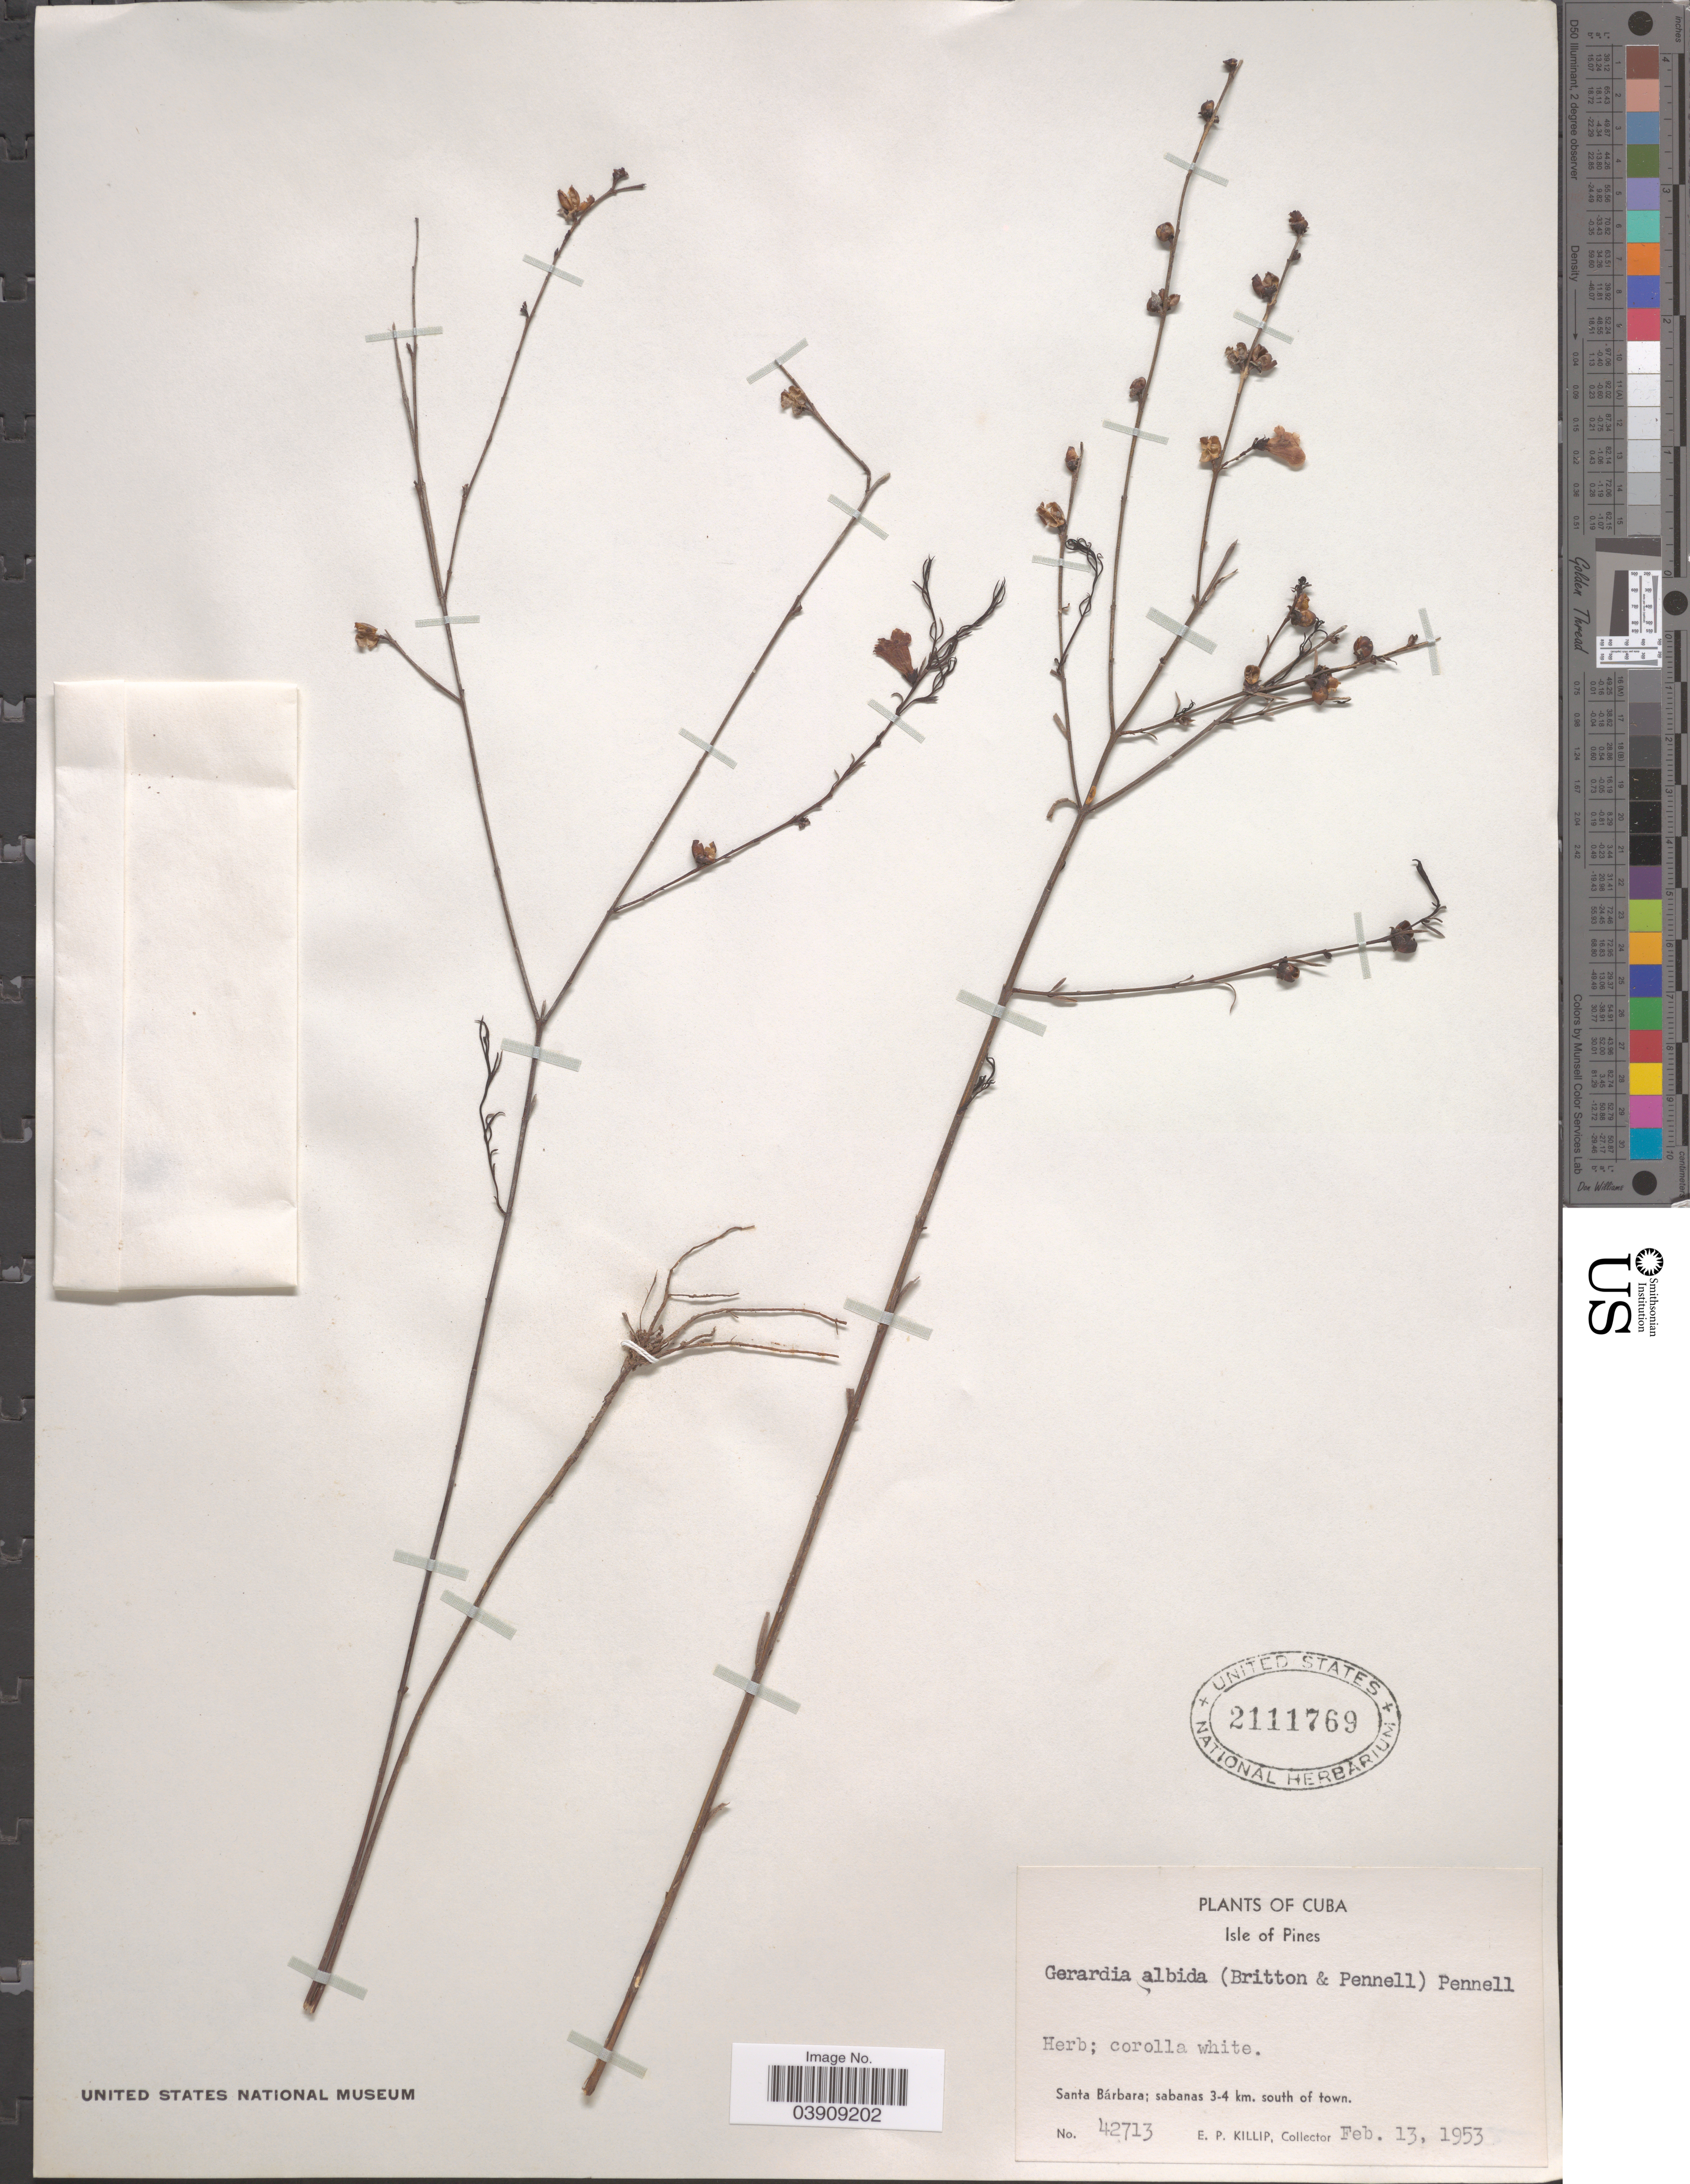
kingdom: Plantae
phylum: Tracheophyta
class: Magnoliopsida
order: Lamiales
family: Orobanchaceae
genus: Gerardia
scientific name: Gerardia albida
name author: (Britton & Pennell) Pennell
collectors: E. P. Killip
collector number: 42713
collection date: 1953-02-13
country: Cuba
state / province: Isla de la Juventud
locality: Isle of Pines. Santa Bárbara; sabanas 3-4 km. south of town.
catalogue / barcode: US 2111769